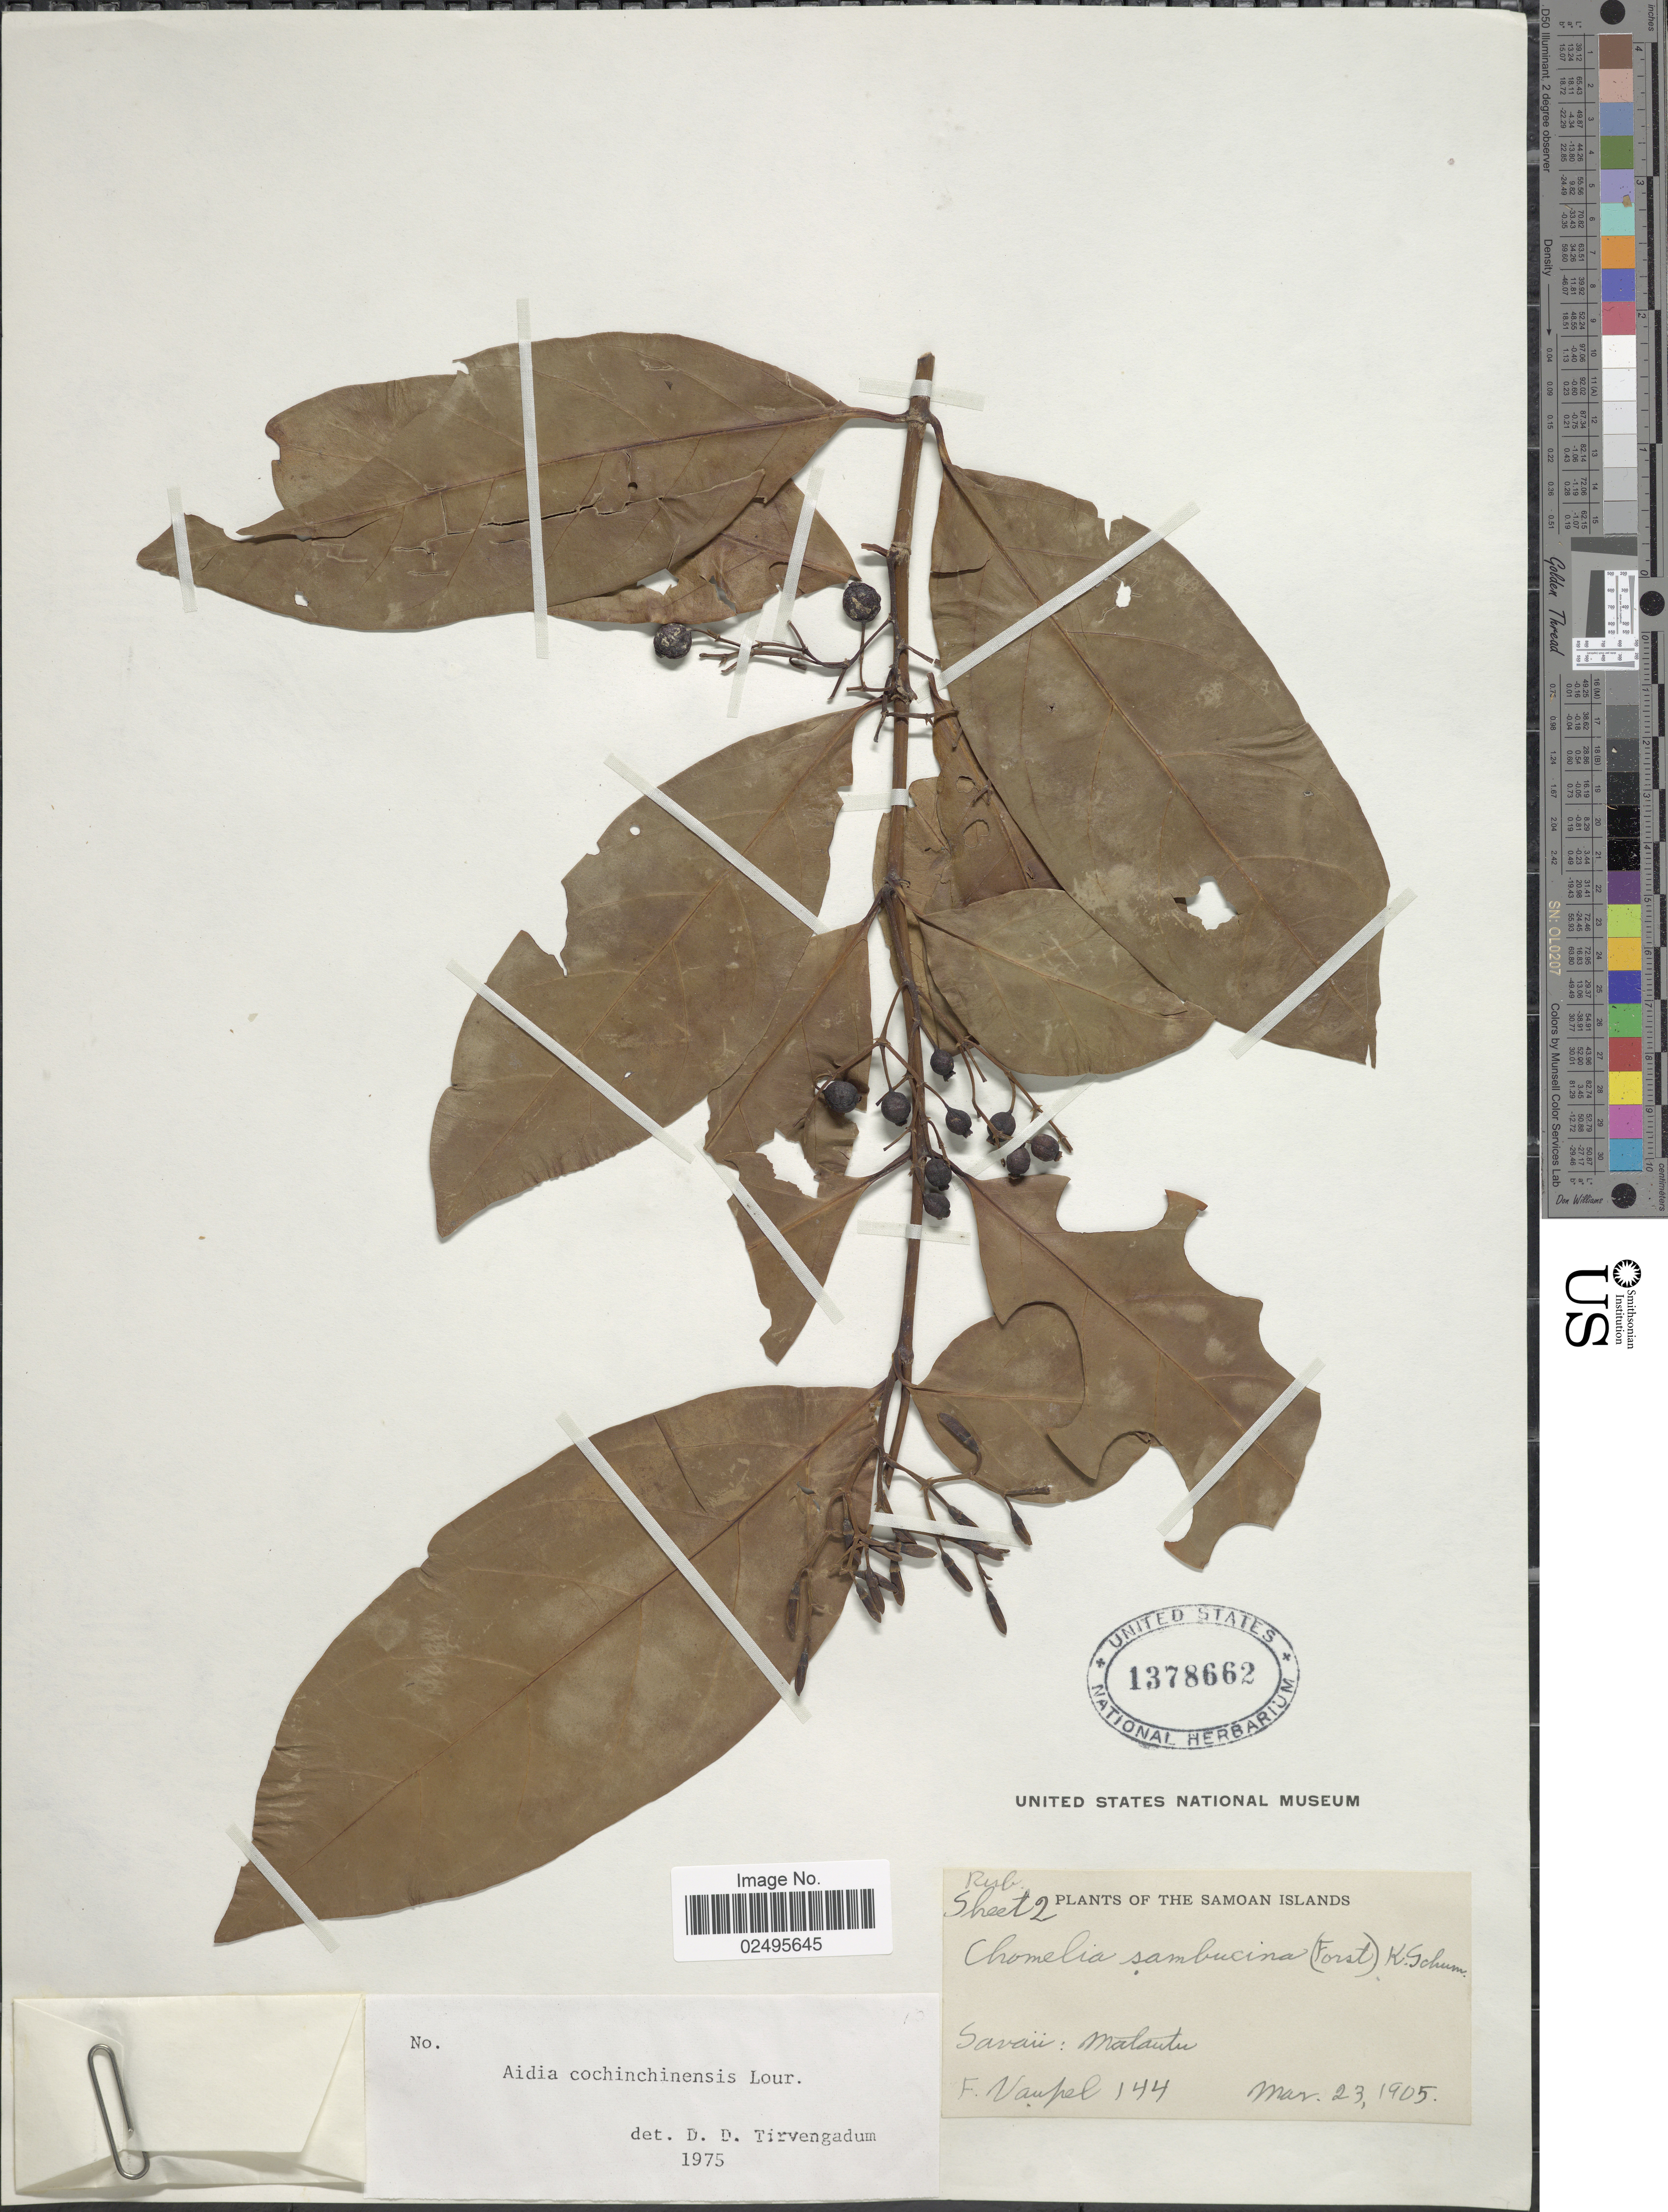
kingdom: Plantae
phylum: Tracheophyta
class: Magnoliopsida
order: Gentianales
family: Rubiaceae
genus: Aidia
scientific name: Aidia graeffei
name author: (Reinecke) Tirveng.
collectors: F. Vaupel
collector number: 144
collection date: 1905-03-23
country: Samoa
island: Savai'i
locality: Savaii. Matautu. Samoan Islands.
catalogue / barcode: US 1378662